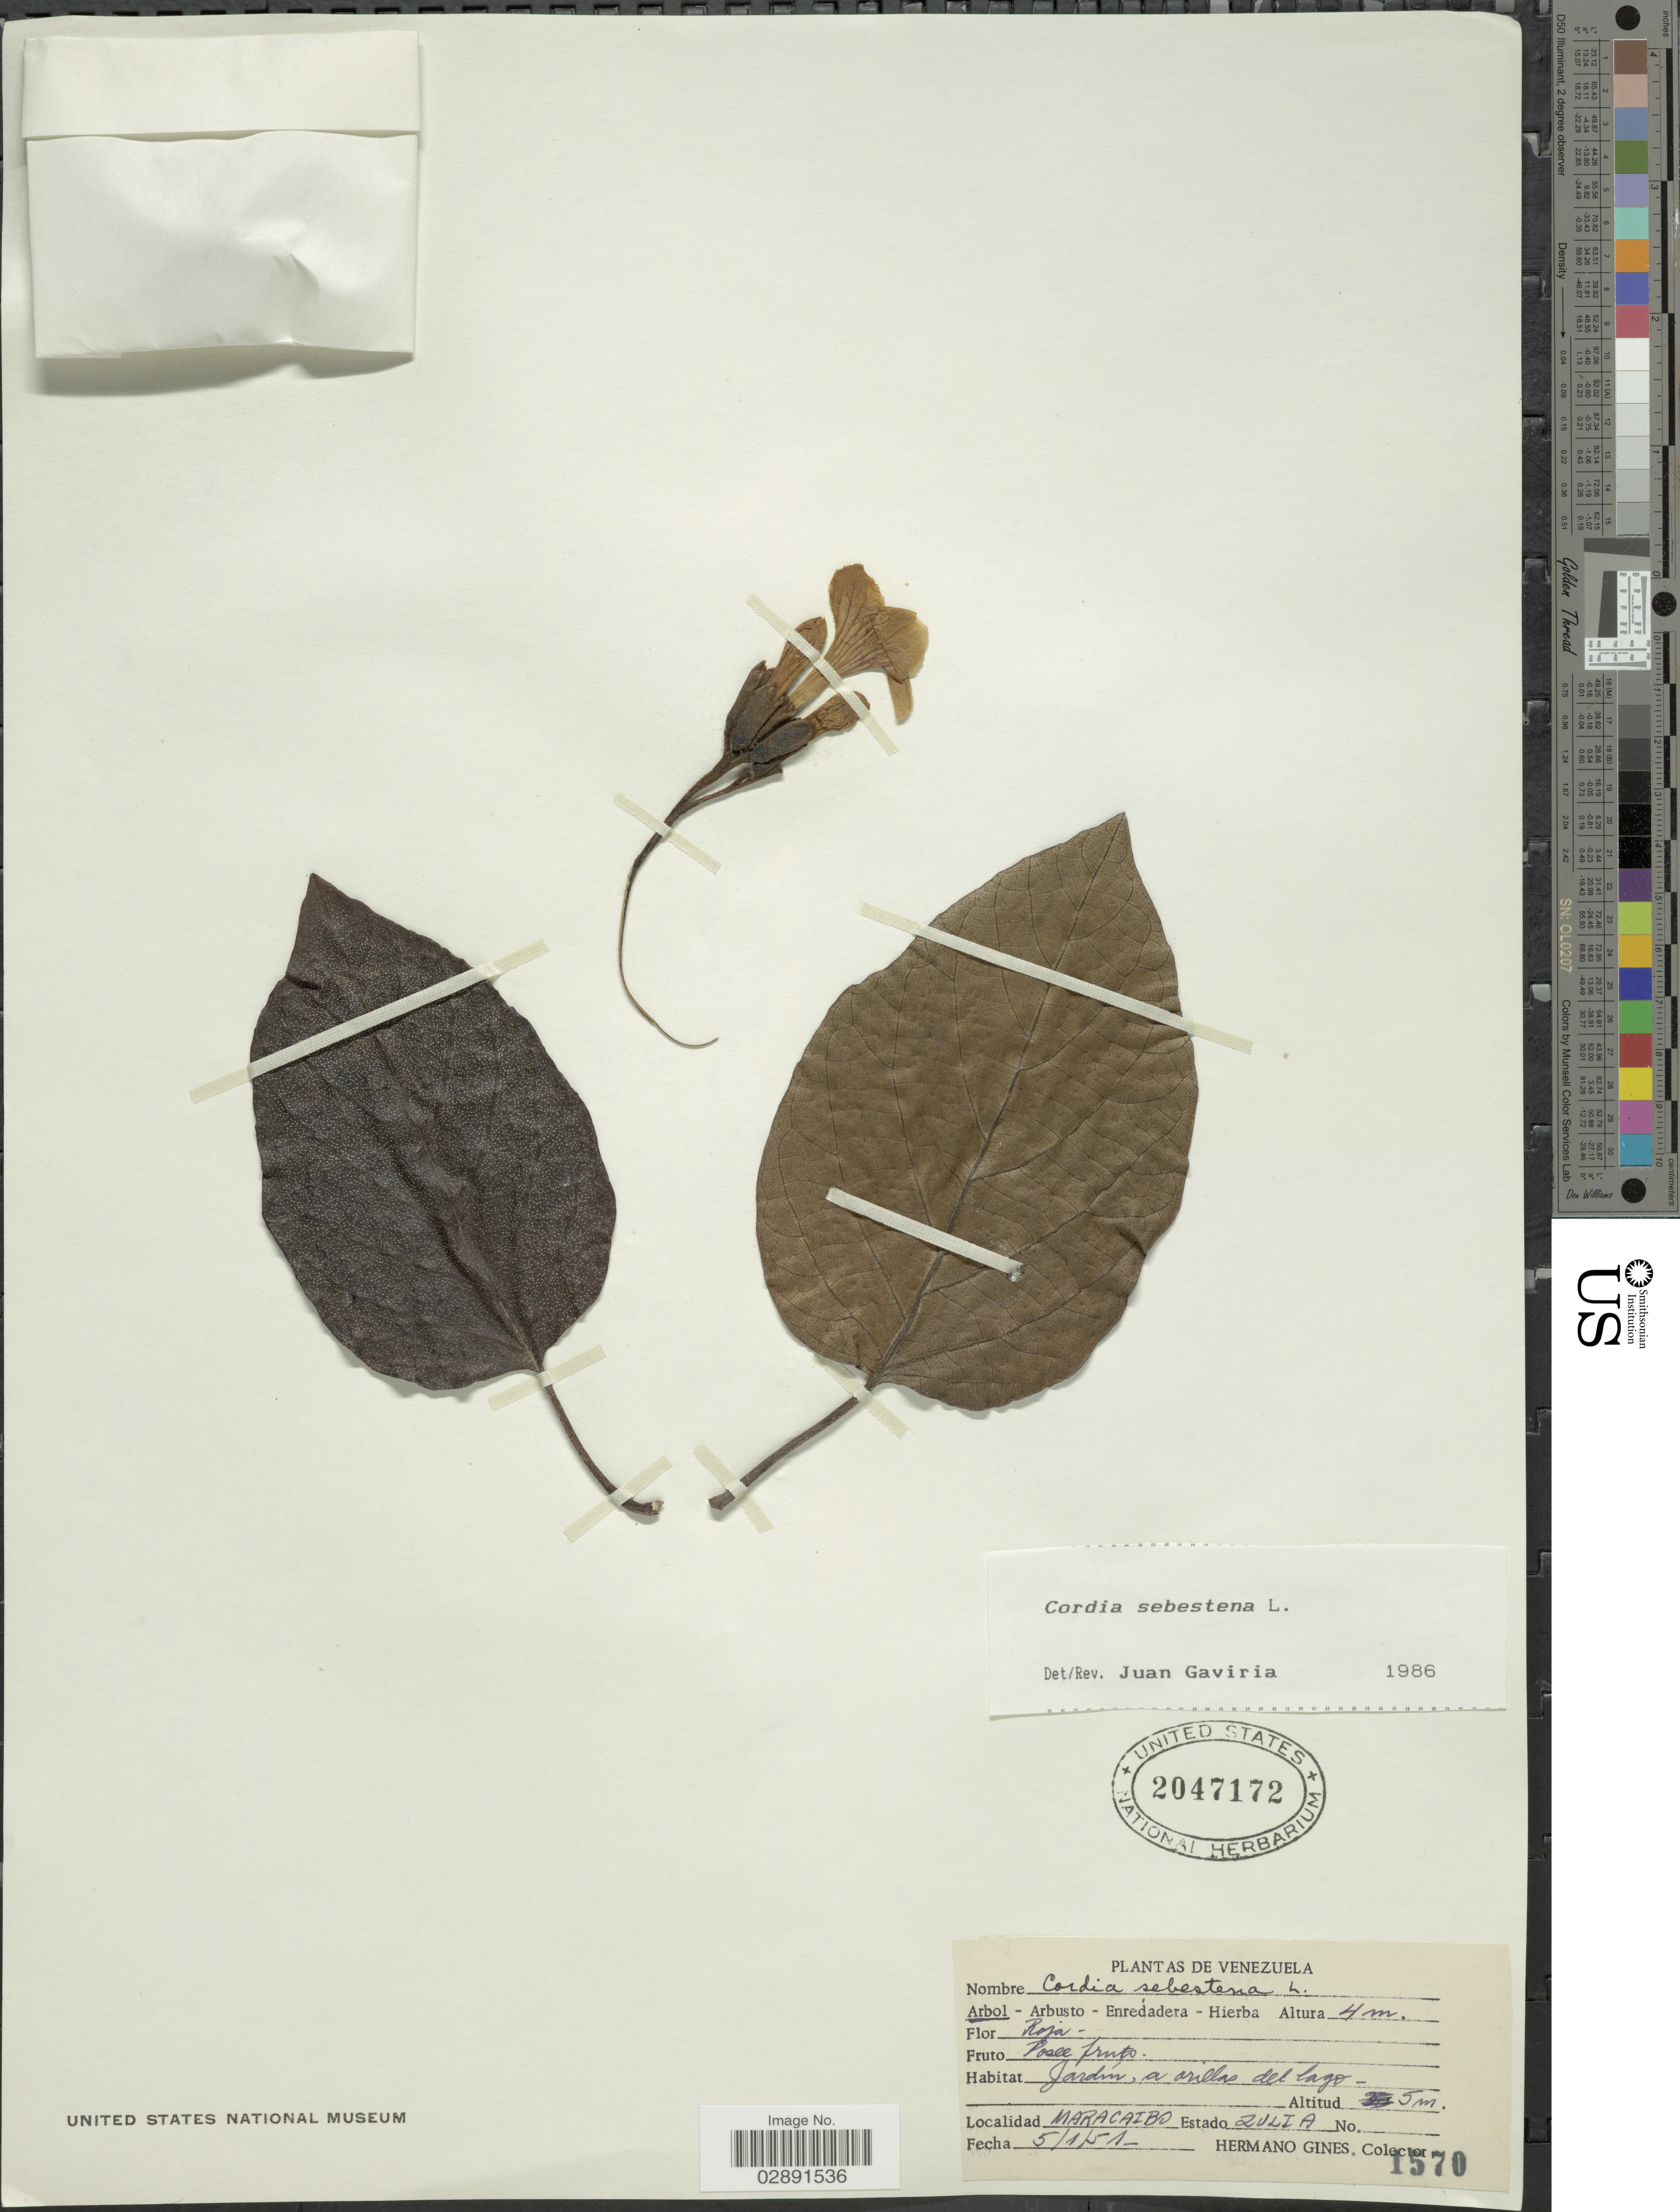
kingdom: Plantae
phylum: Tracheophyta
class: Magnoliopsida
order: Boraginales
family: Cordiaceae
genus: Cordia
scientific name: Cordia sebestena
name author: L.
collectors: Bro. Gines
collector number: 1570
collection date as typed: Transcribed d/m/y: 5/1/51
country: Venezuela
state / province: Zulia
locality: Jardín. Maracaibo.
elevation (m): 5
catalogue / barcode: US 2047172